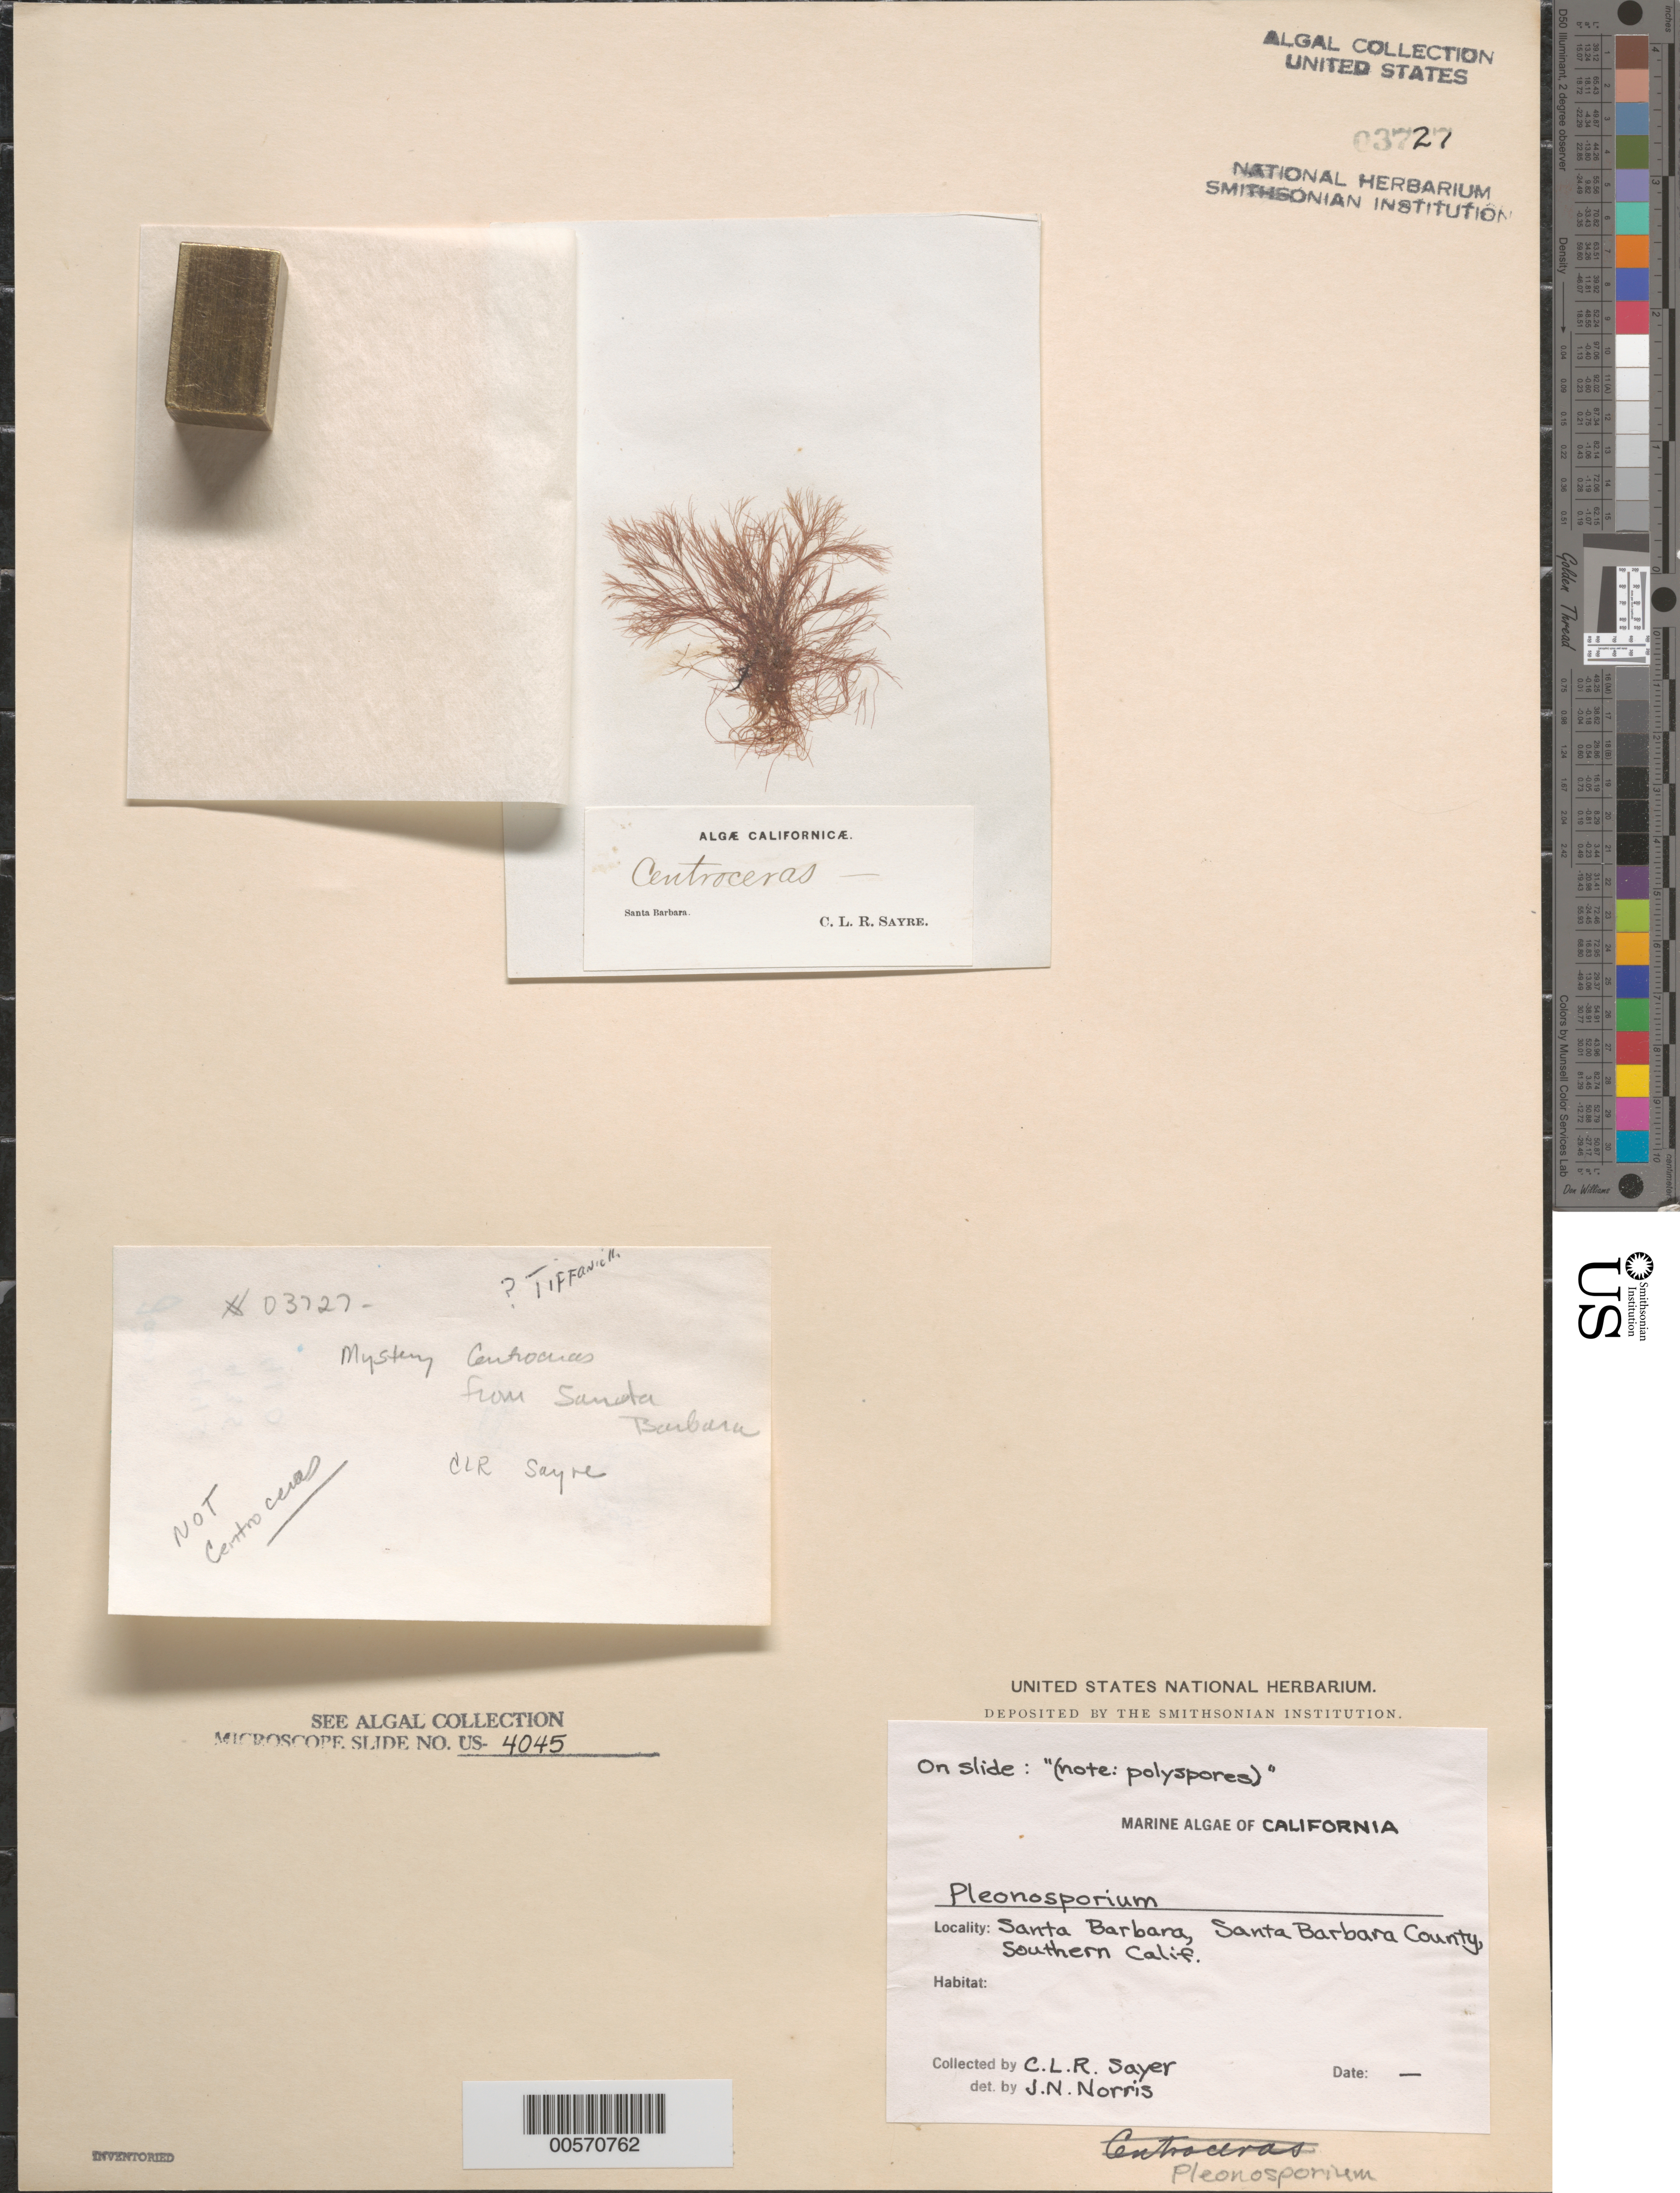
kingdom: Plantae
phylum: Rhodophyta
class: Florideophyceae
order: Ceramiales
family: Wrangeliaceae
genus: Pleonosporium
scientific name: Pleonosporium sp.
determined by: Norris, James N.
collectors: C. Sayre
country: United States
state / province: California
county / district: Santa Barbara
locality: Santa Barbara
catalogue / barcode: US 3727